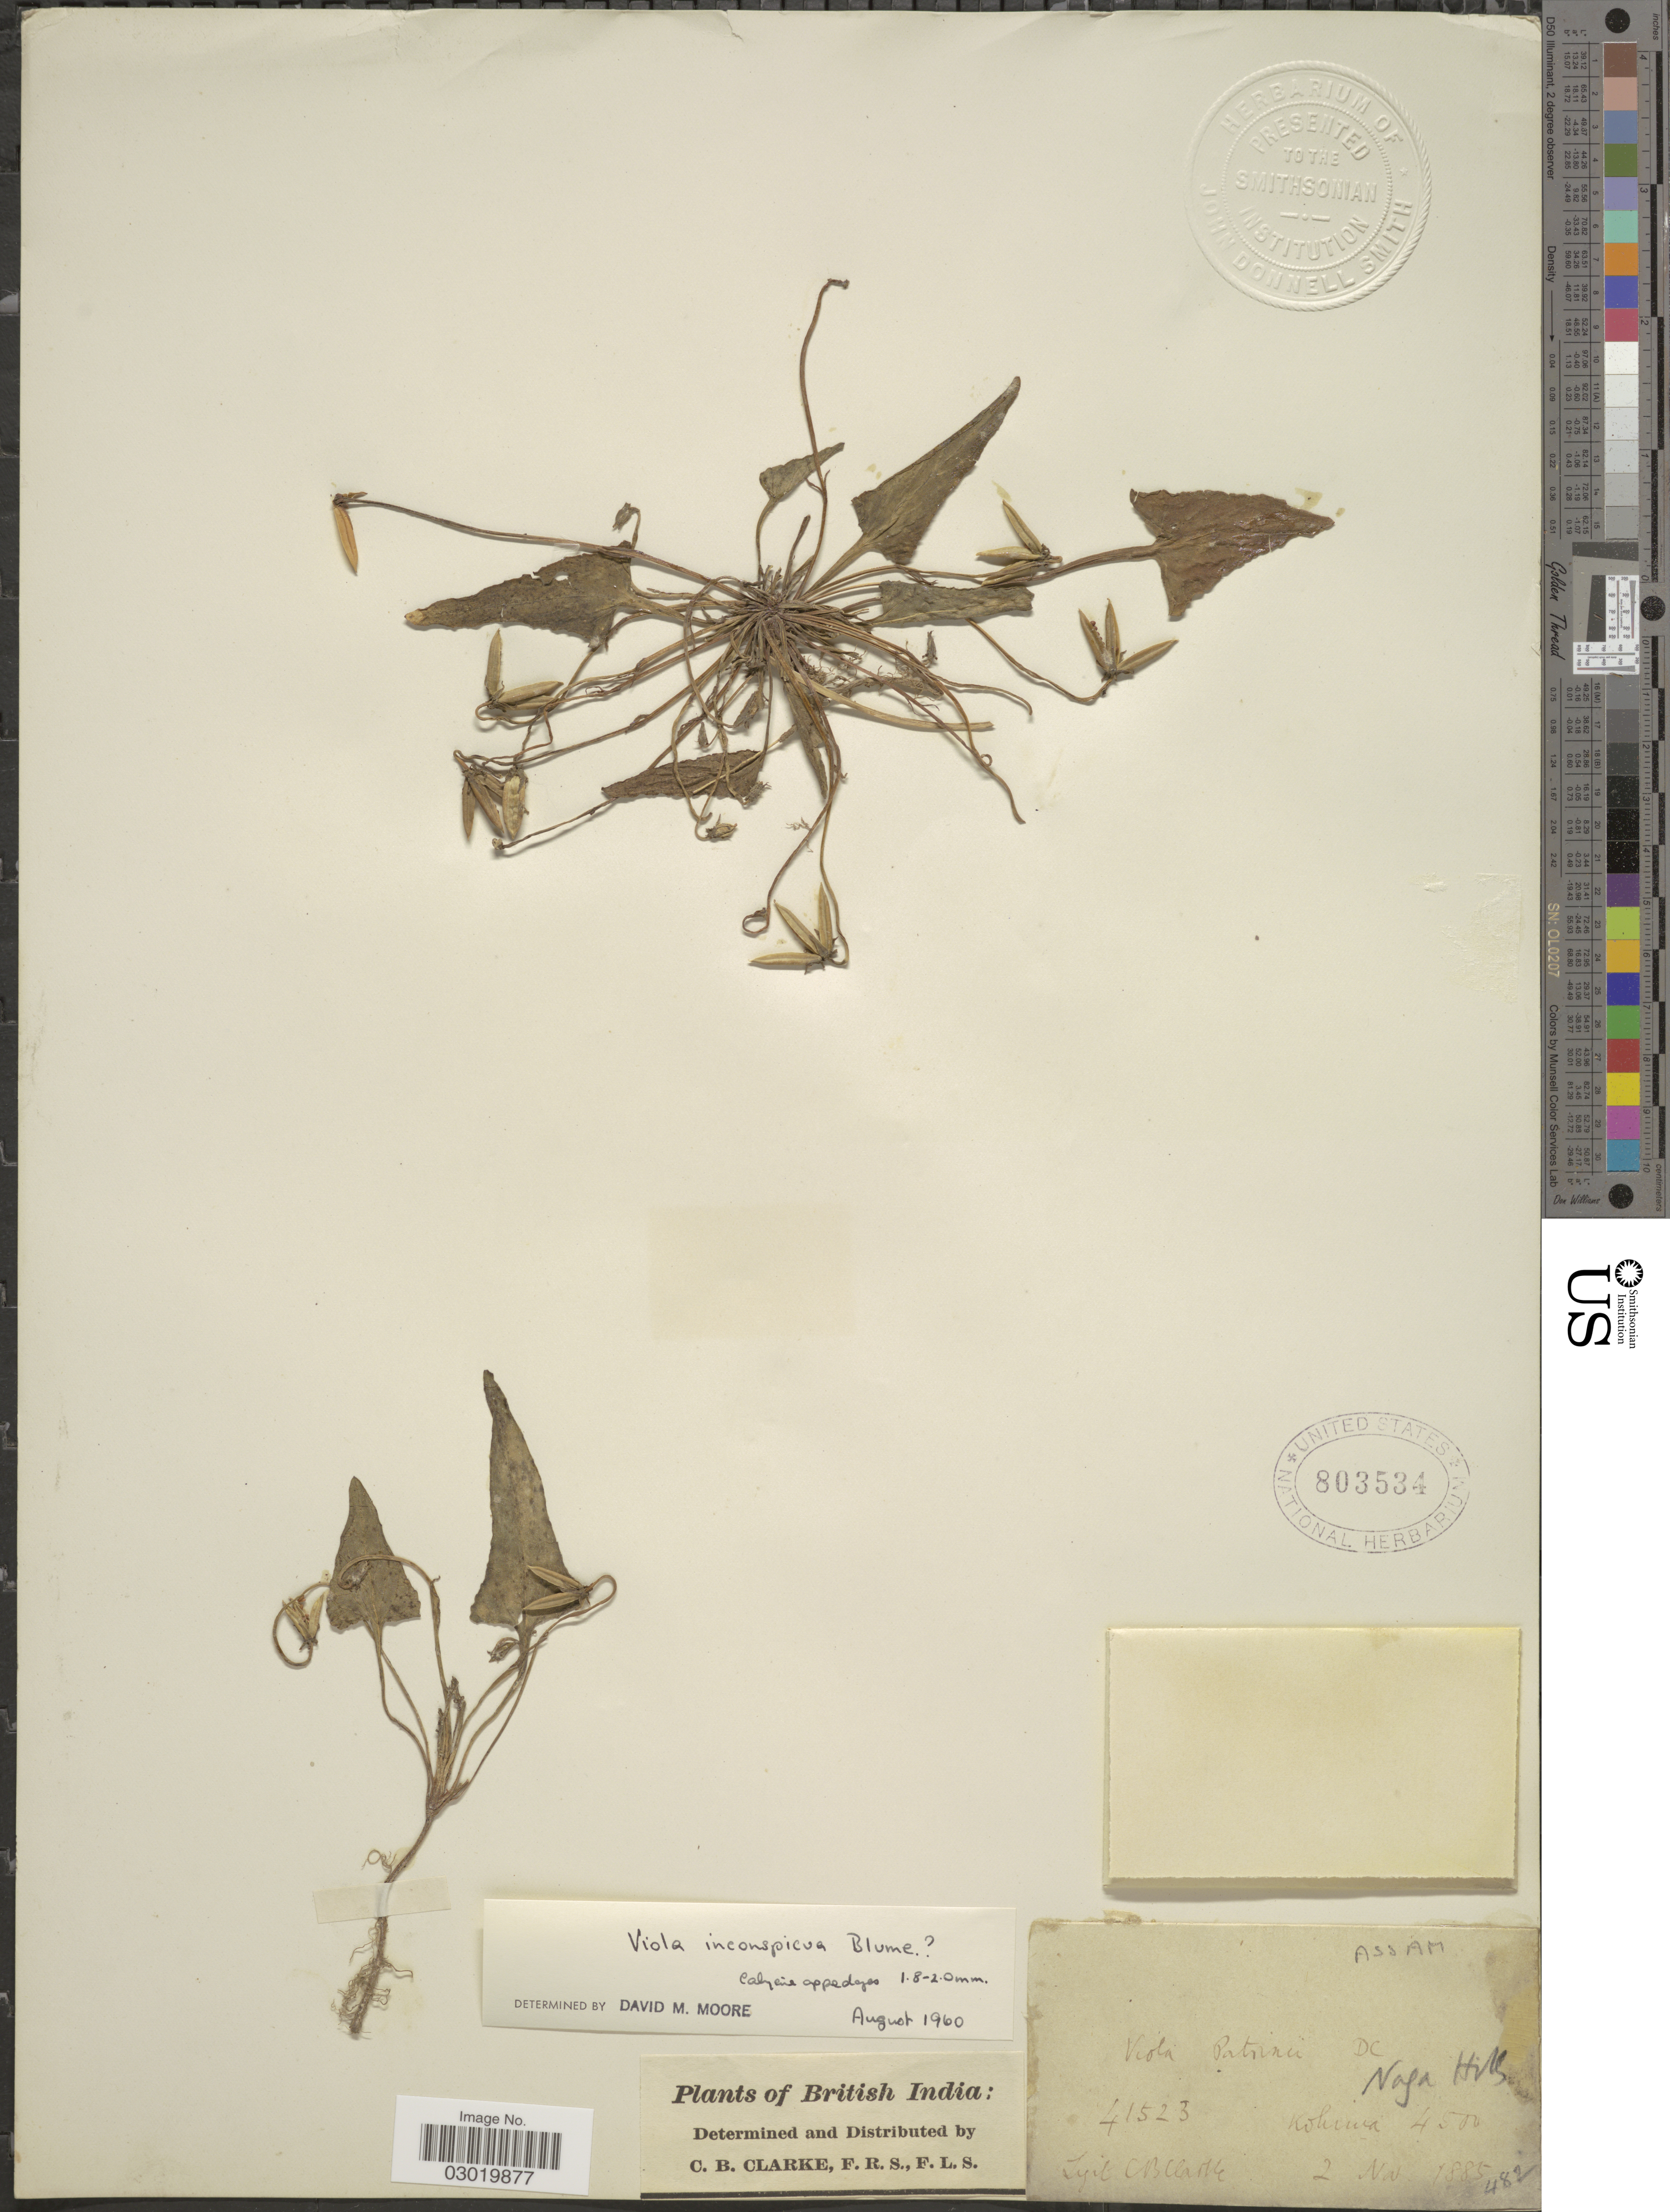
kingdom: Plantae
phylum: Tracheophyta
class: Magnoliopsida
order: Malpighiales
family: Violaceae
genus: Viola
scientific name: Viola inconspicua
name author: Blume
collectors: C. B. Clarke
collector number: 41523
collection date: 1885-11-02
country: India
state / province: Nagaland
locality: Naga Hills. Kohima.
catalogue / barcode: US 803534